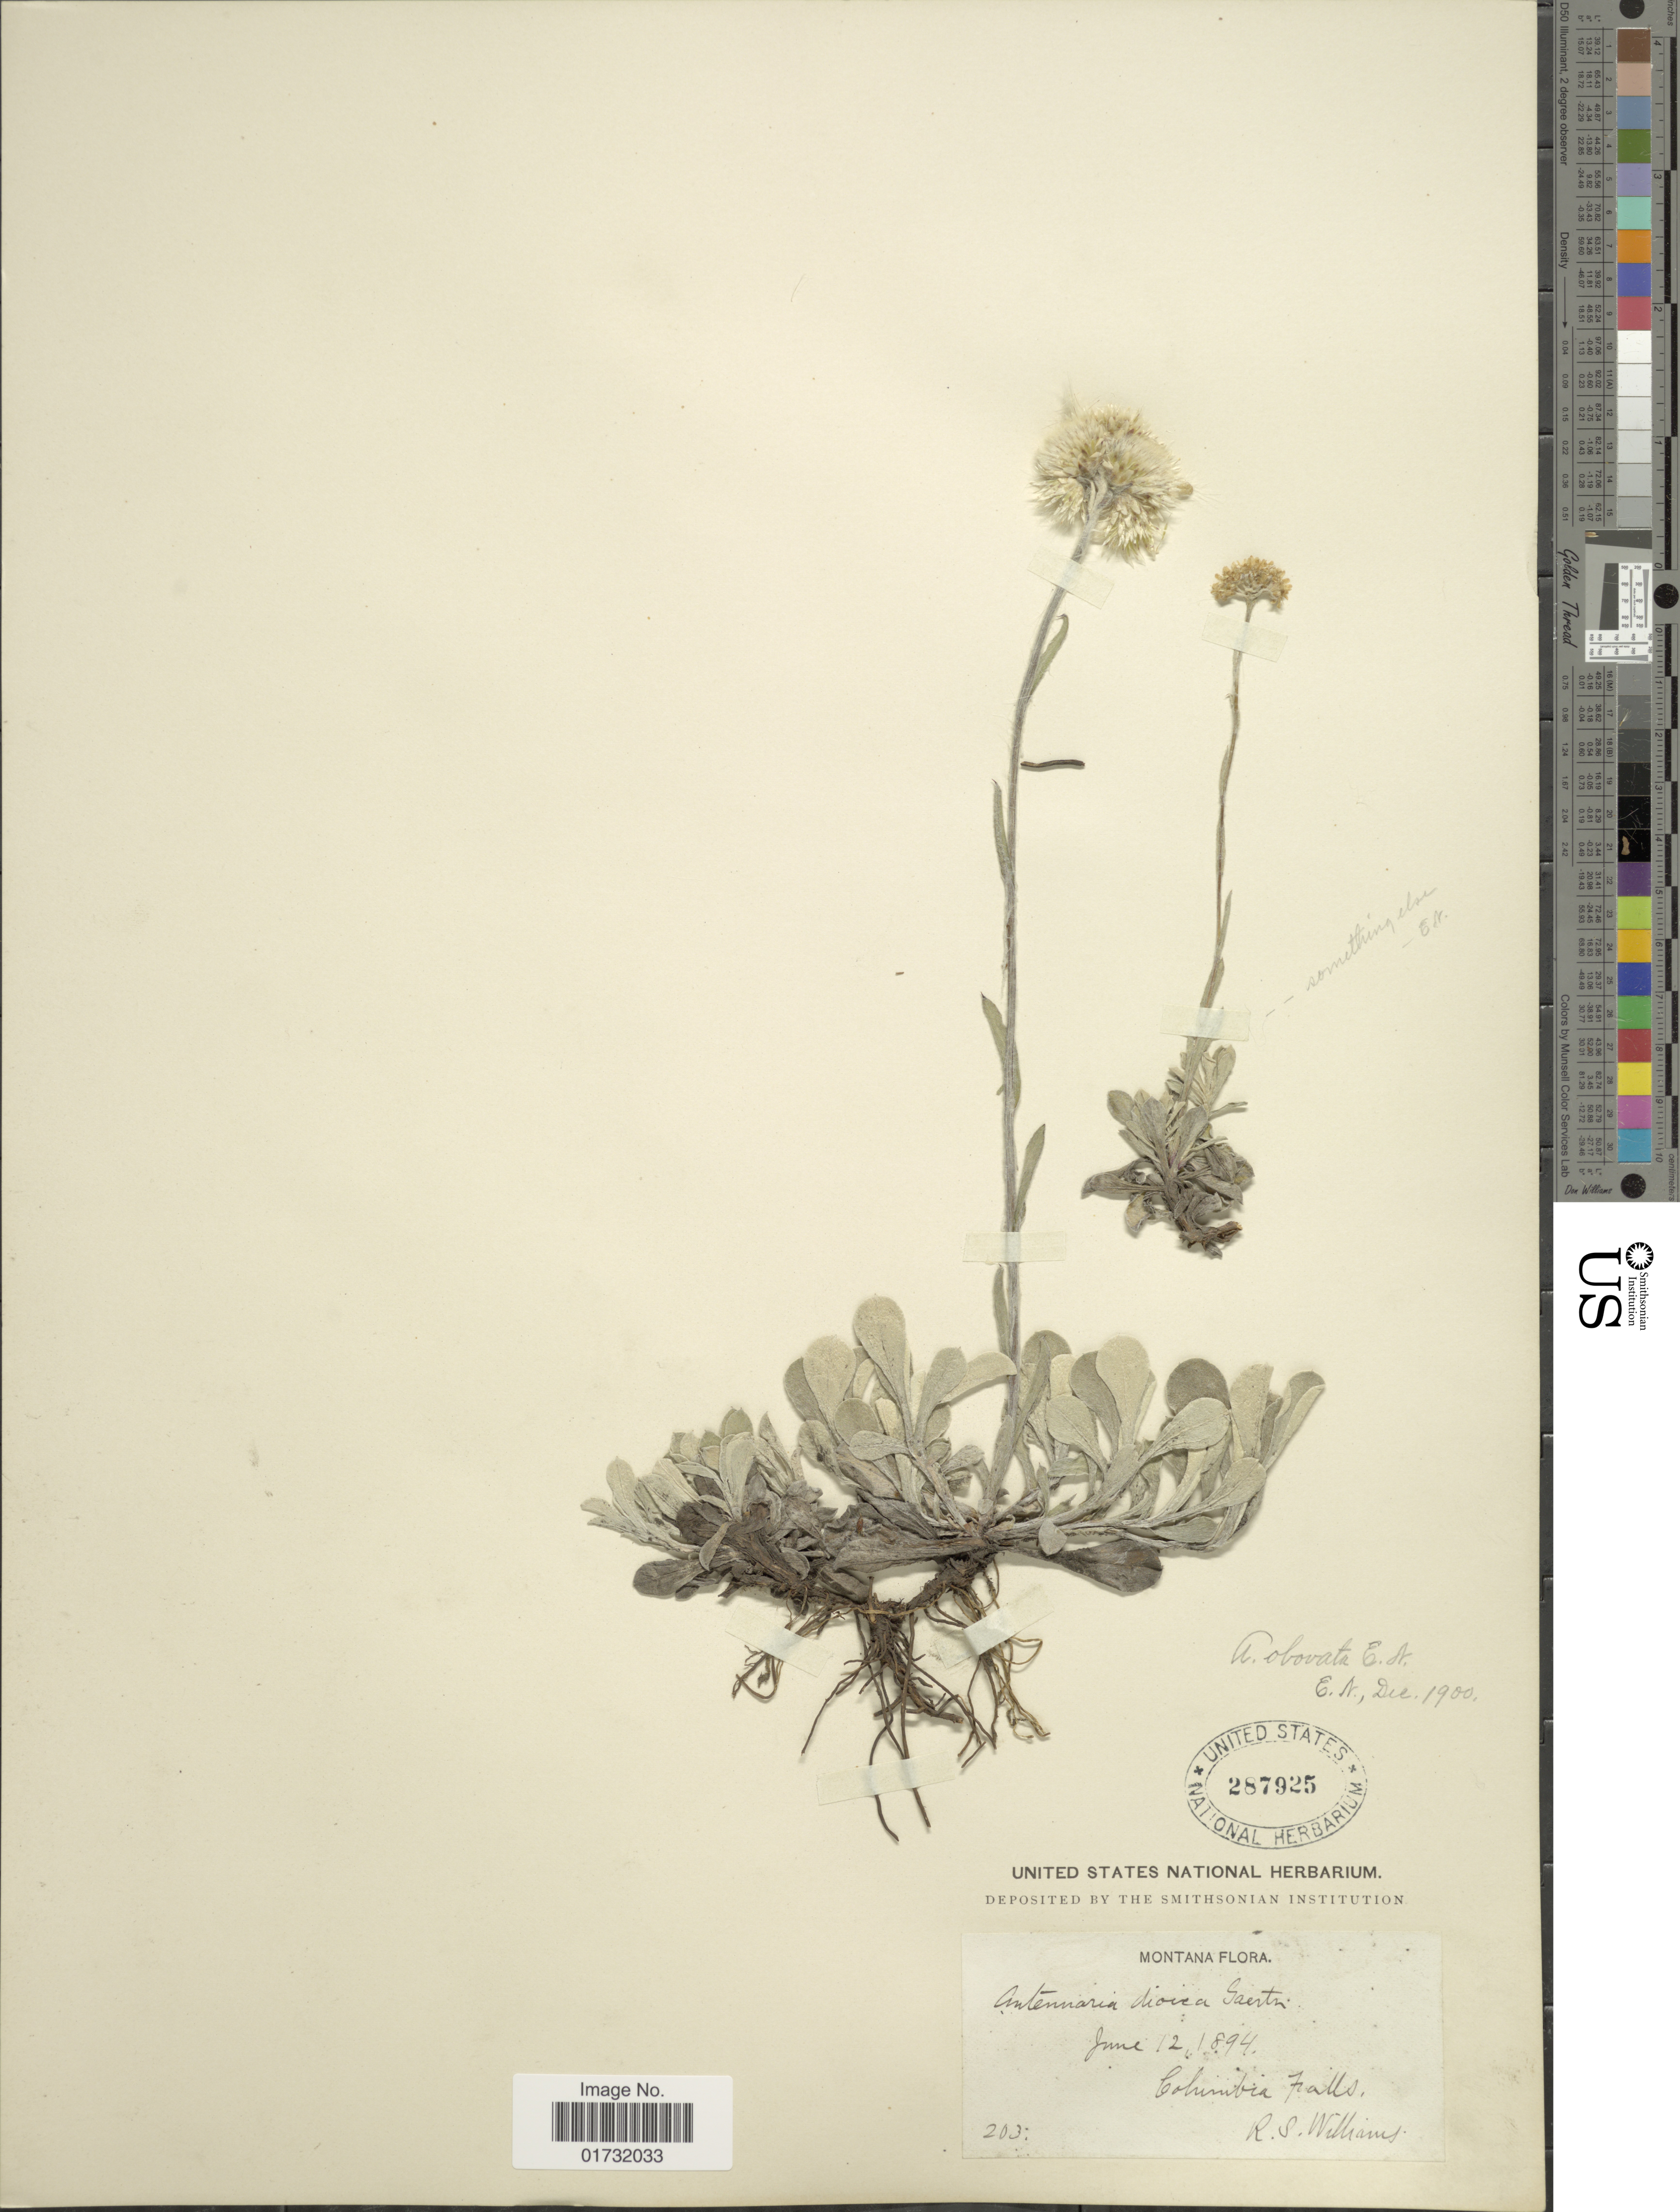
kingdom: Plantae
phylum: Tracheophyta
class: Magnoliopsida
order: Asterales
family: Asteraceae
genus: Antennaria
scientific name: Antennaria obovata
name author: E.E. Nelson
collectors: R. S. Williams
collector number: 203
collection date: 1894-06-12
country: United States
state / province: Montana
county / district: Flathead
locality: Columbia Falls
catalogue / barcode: US 287925